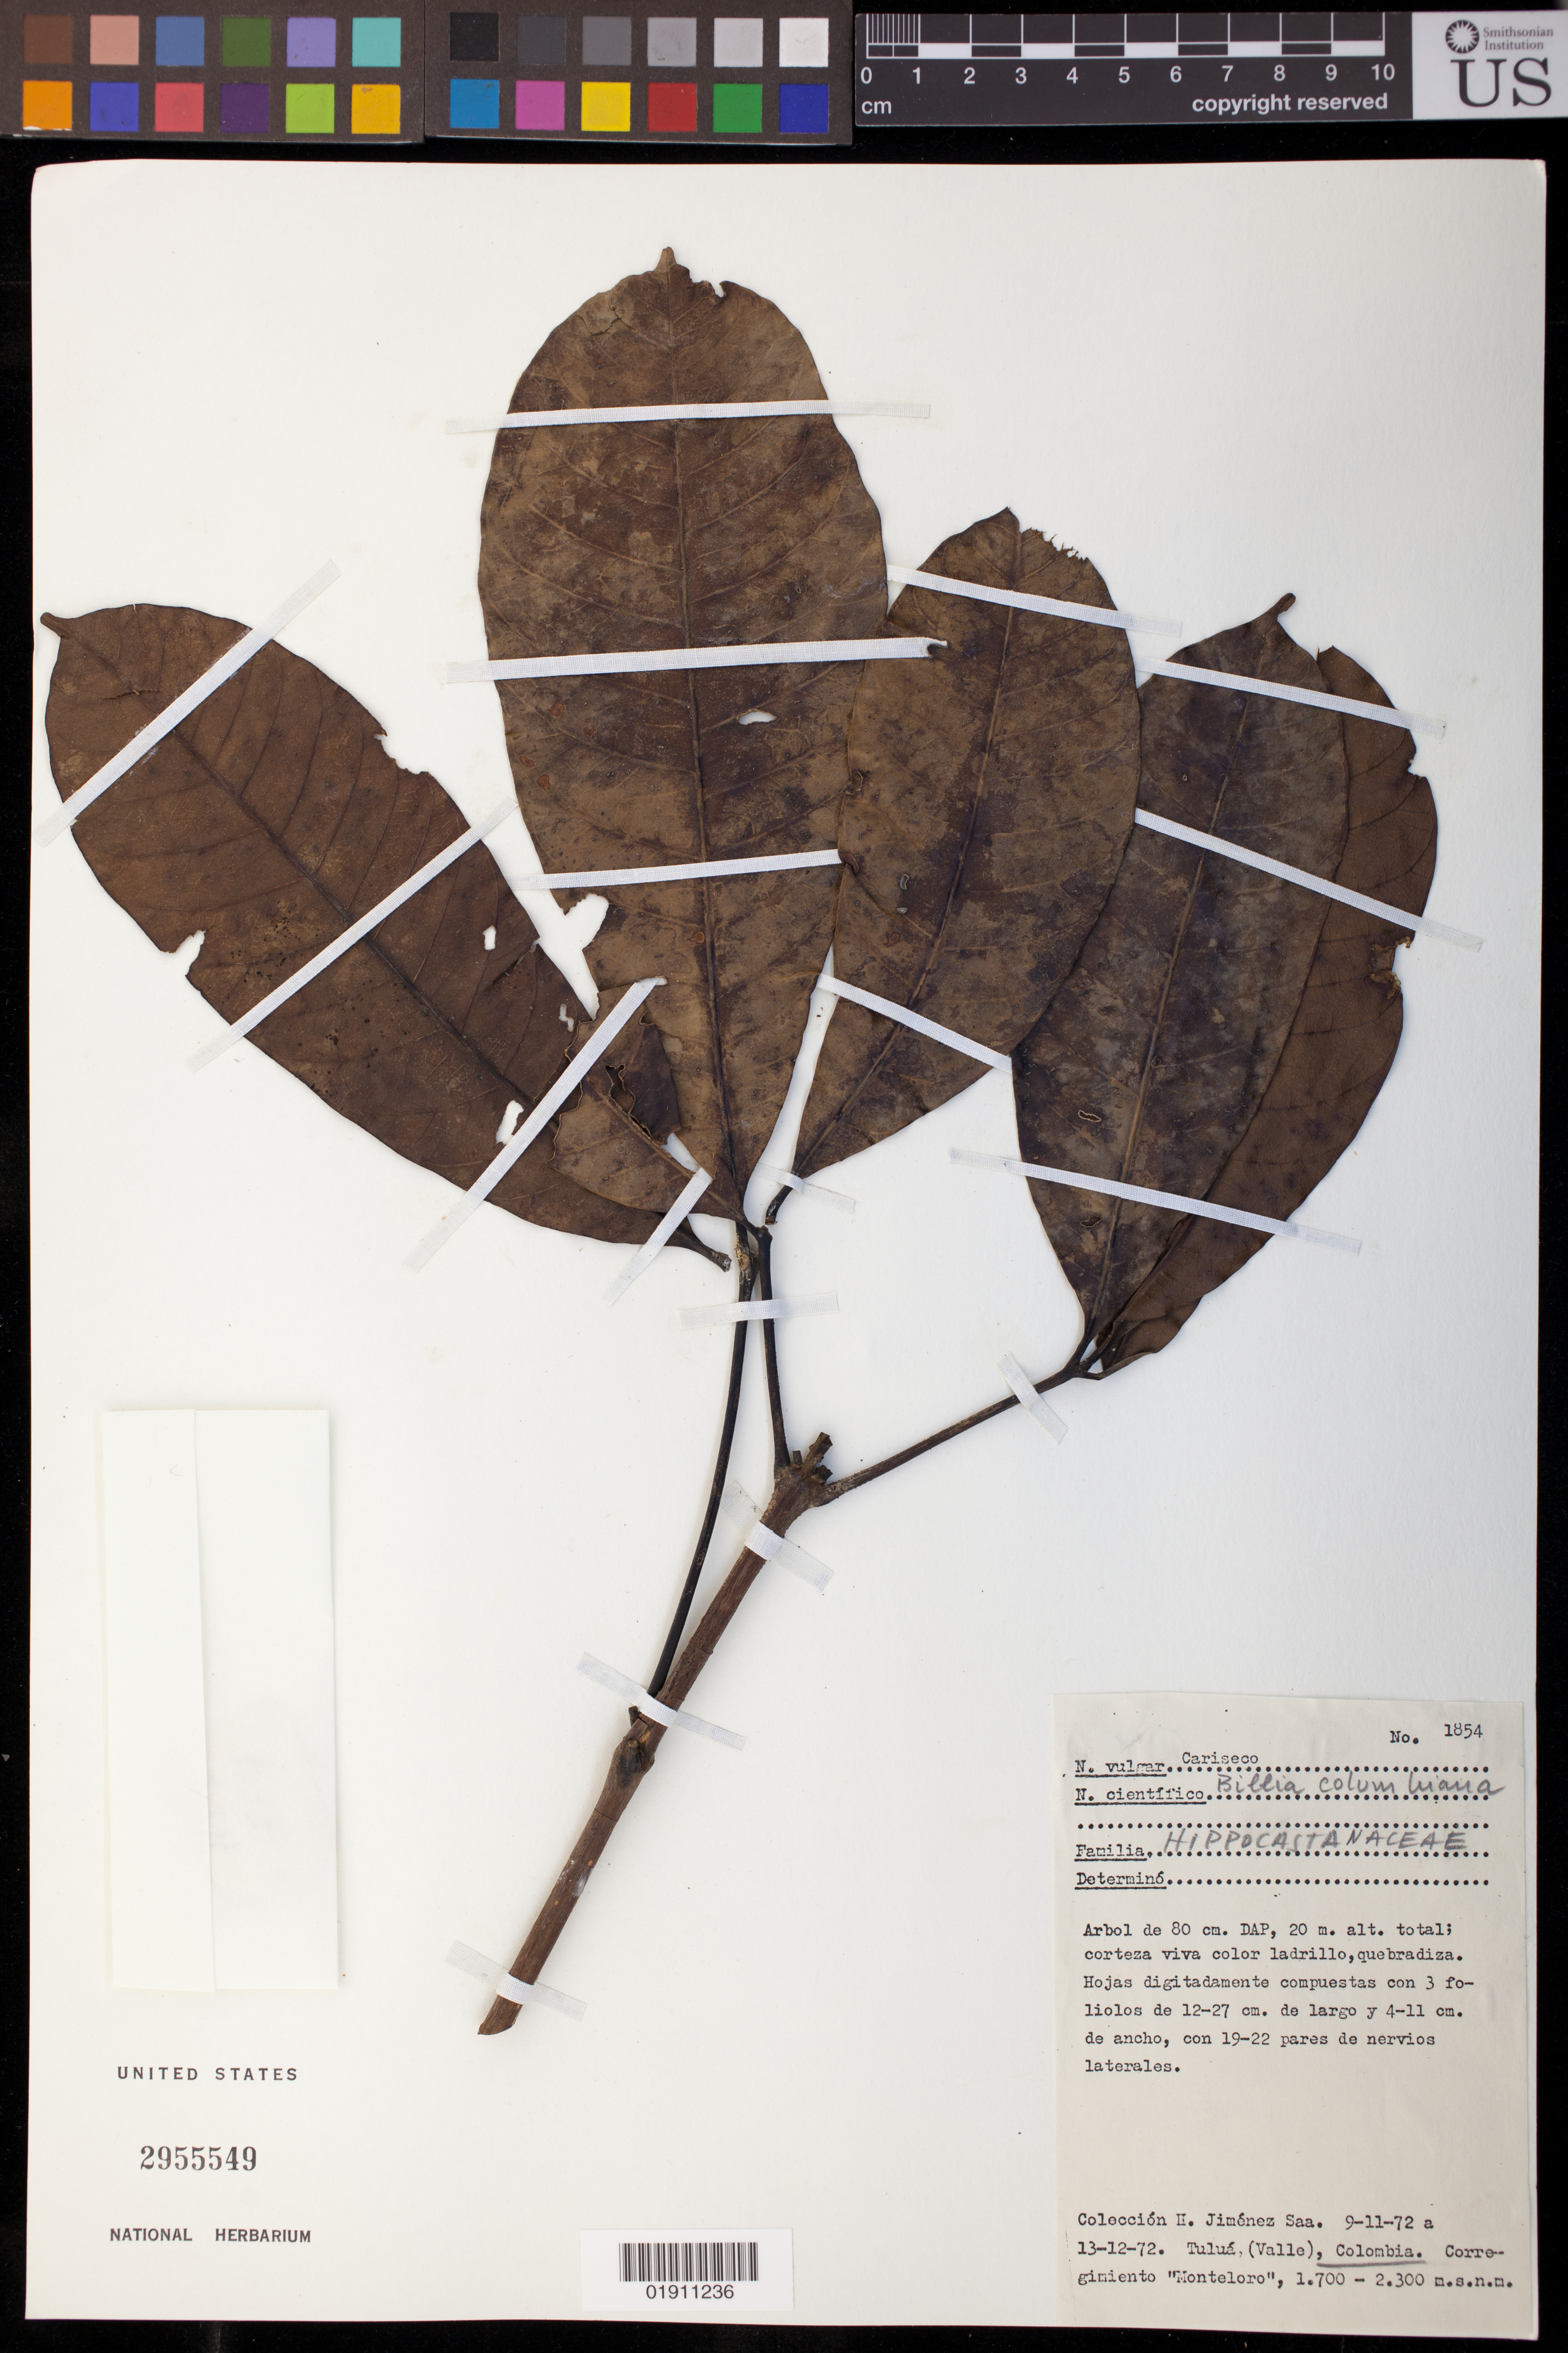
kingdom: Plantae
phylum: Tracheophyta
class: Magnoliopsida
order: Sapindales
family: Sapindaceae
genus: Billia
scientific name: Billia rosea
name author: (Planch. & Linden) C. Ulloa & P.M. Jørg.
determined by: Acevedo-Rodríguez, P., (BOT), Smithsonian Institution - National Museum of Natural History (UNITED STATES)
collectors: A. Jimenez A.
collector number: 1854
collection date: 1972-11-09/1972-12-13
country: Colombia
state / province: Valle del Cauca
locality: Tuluá Corregimiento "Monteloro".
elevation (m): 1700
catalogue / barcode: US 2955549